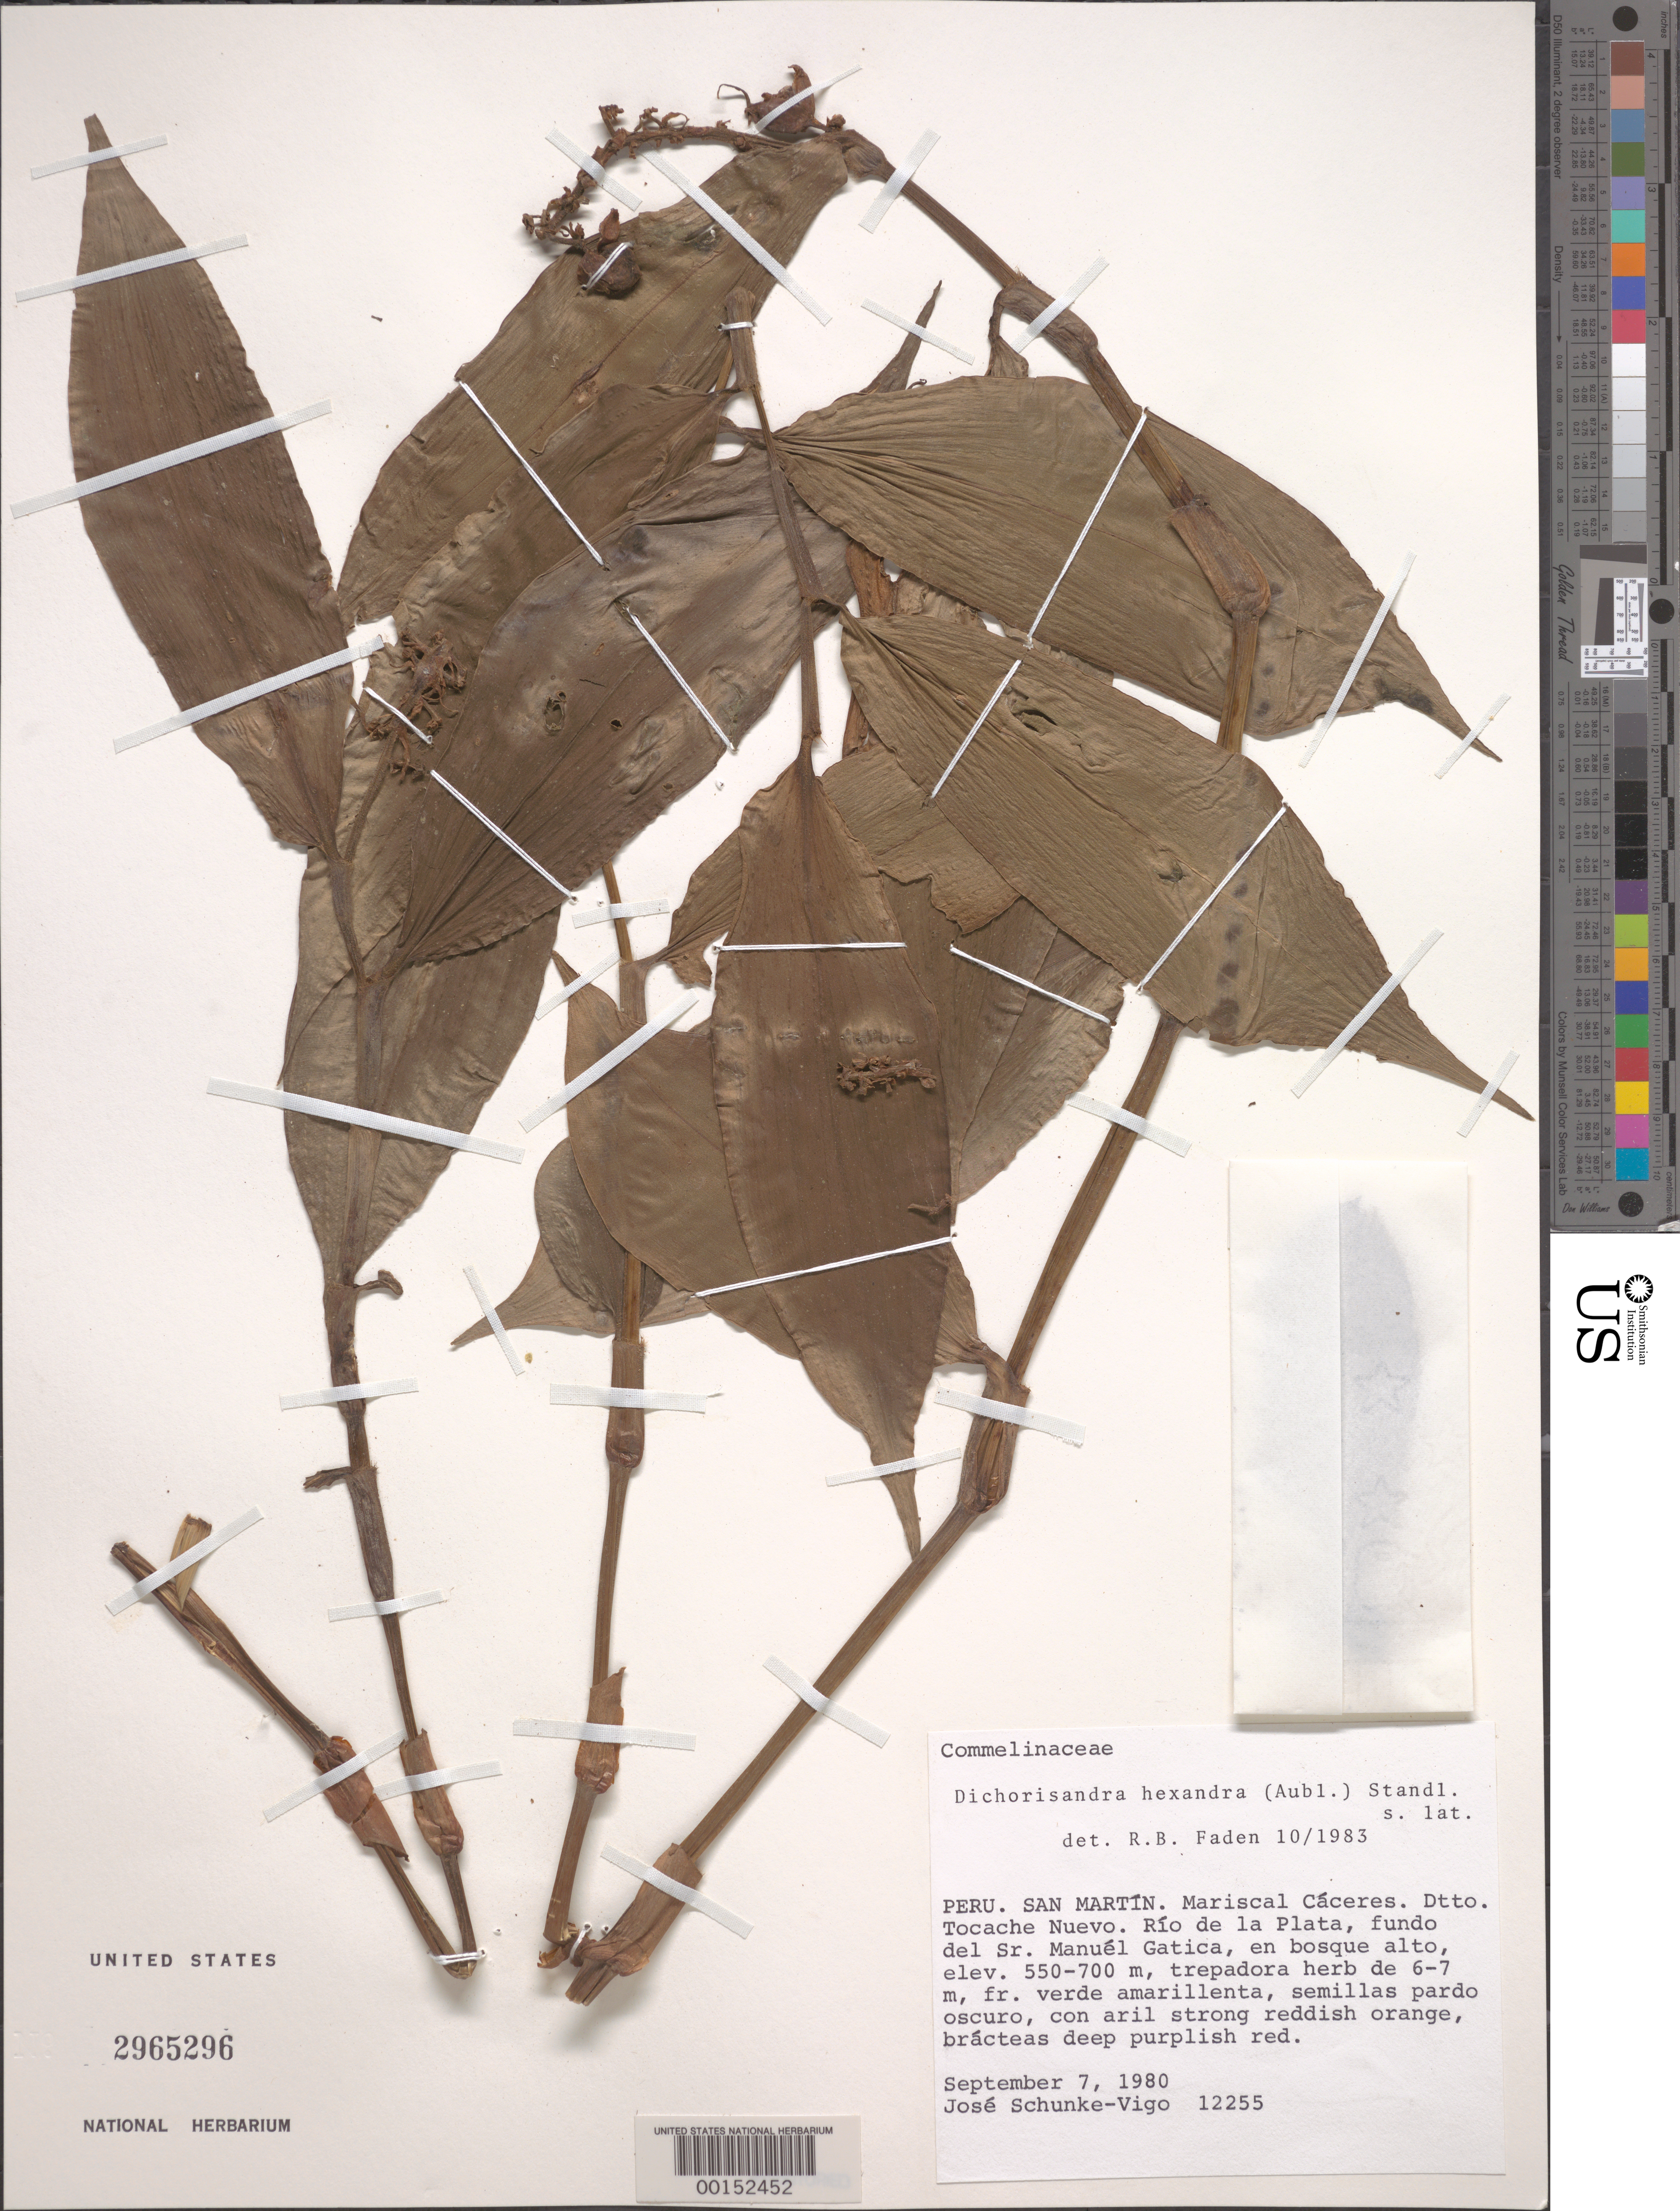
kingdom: Plantae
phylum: Tracheophyta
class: Liliopsida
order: Commelinales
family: Commelinaceae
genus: Dichorisandra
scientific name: Dichorisandra hexandra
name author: (Aubl.) Standl.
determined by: Faden, Robert B., (US), Smithsonian Institution - National Museum of Natural History (UNITED STATES)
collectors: J. Schunke Vigo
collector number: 12255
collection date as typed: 07 Sep 1980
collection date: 1980-09-07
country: Peru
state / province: San Martín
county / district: Mariscal Cáceres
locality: Tocache nuevo, rio de la plata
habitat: Low forest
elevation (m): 550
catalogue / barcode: US 2965296